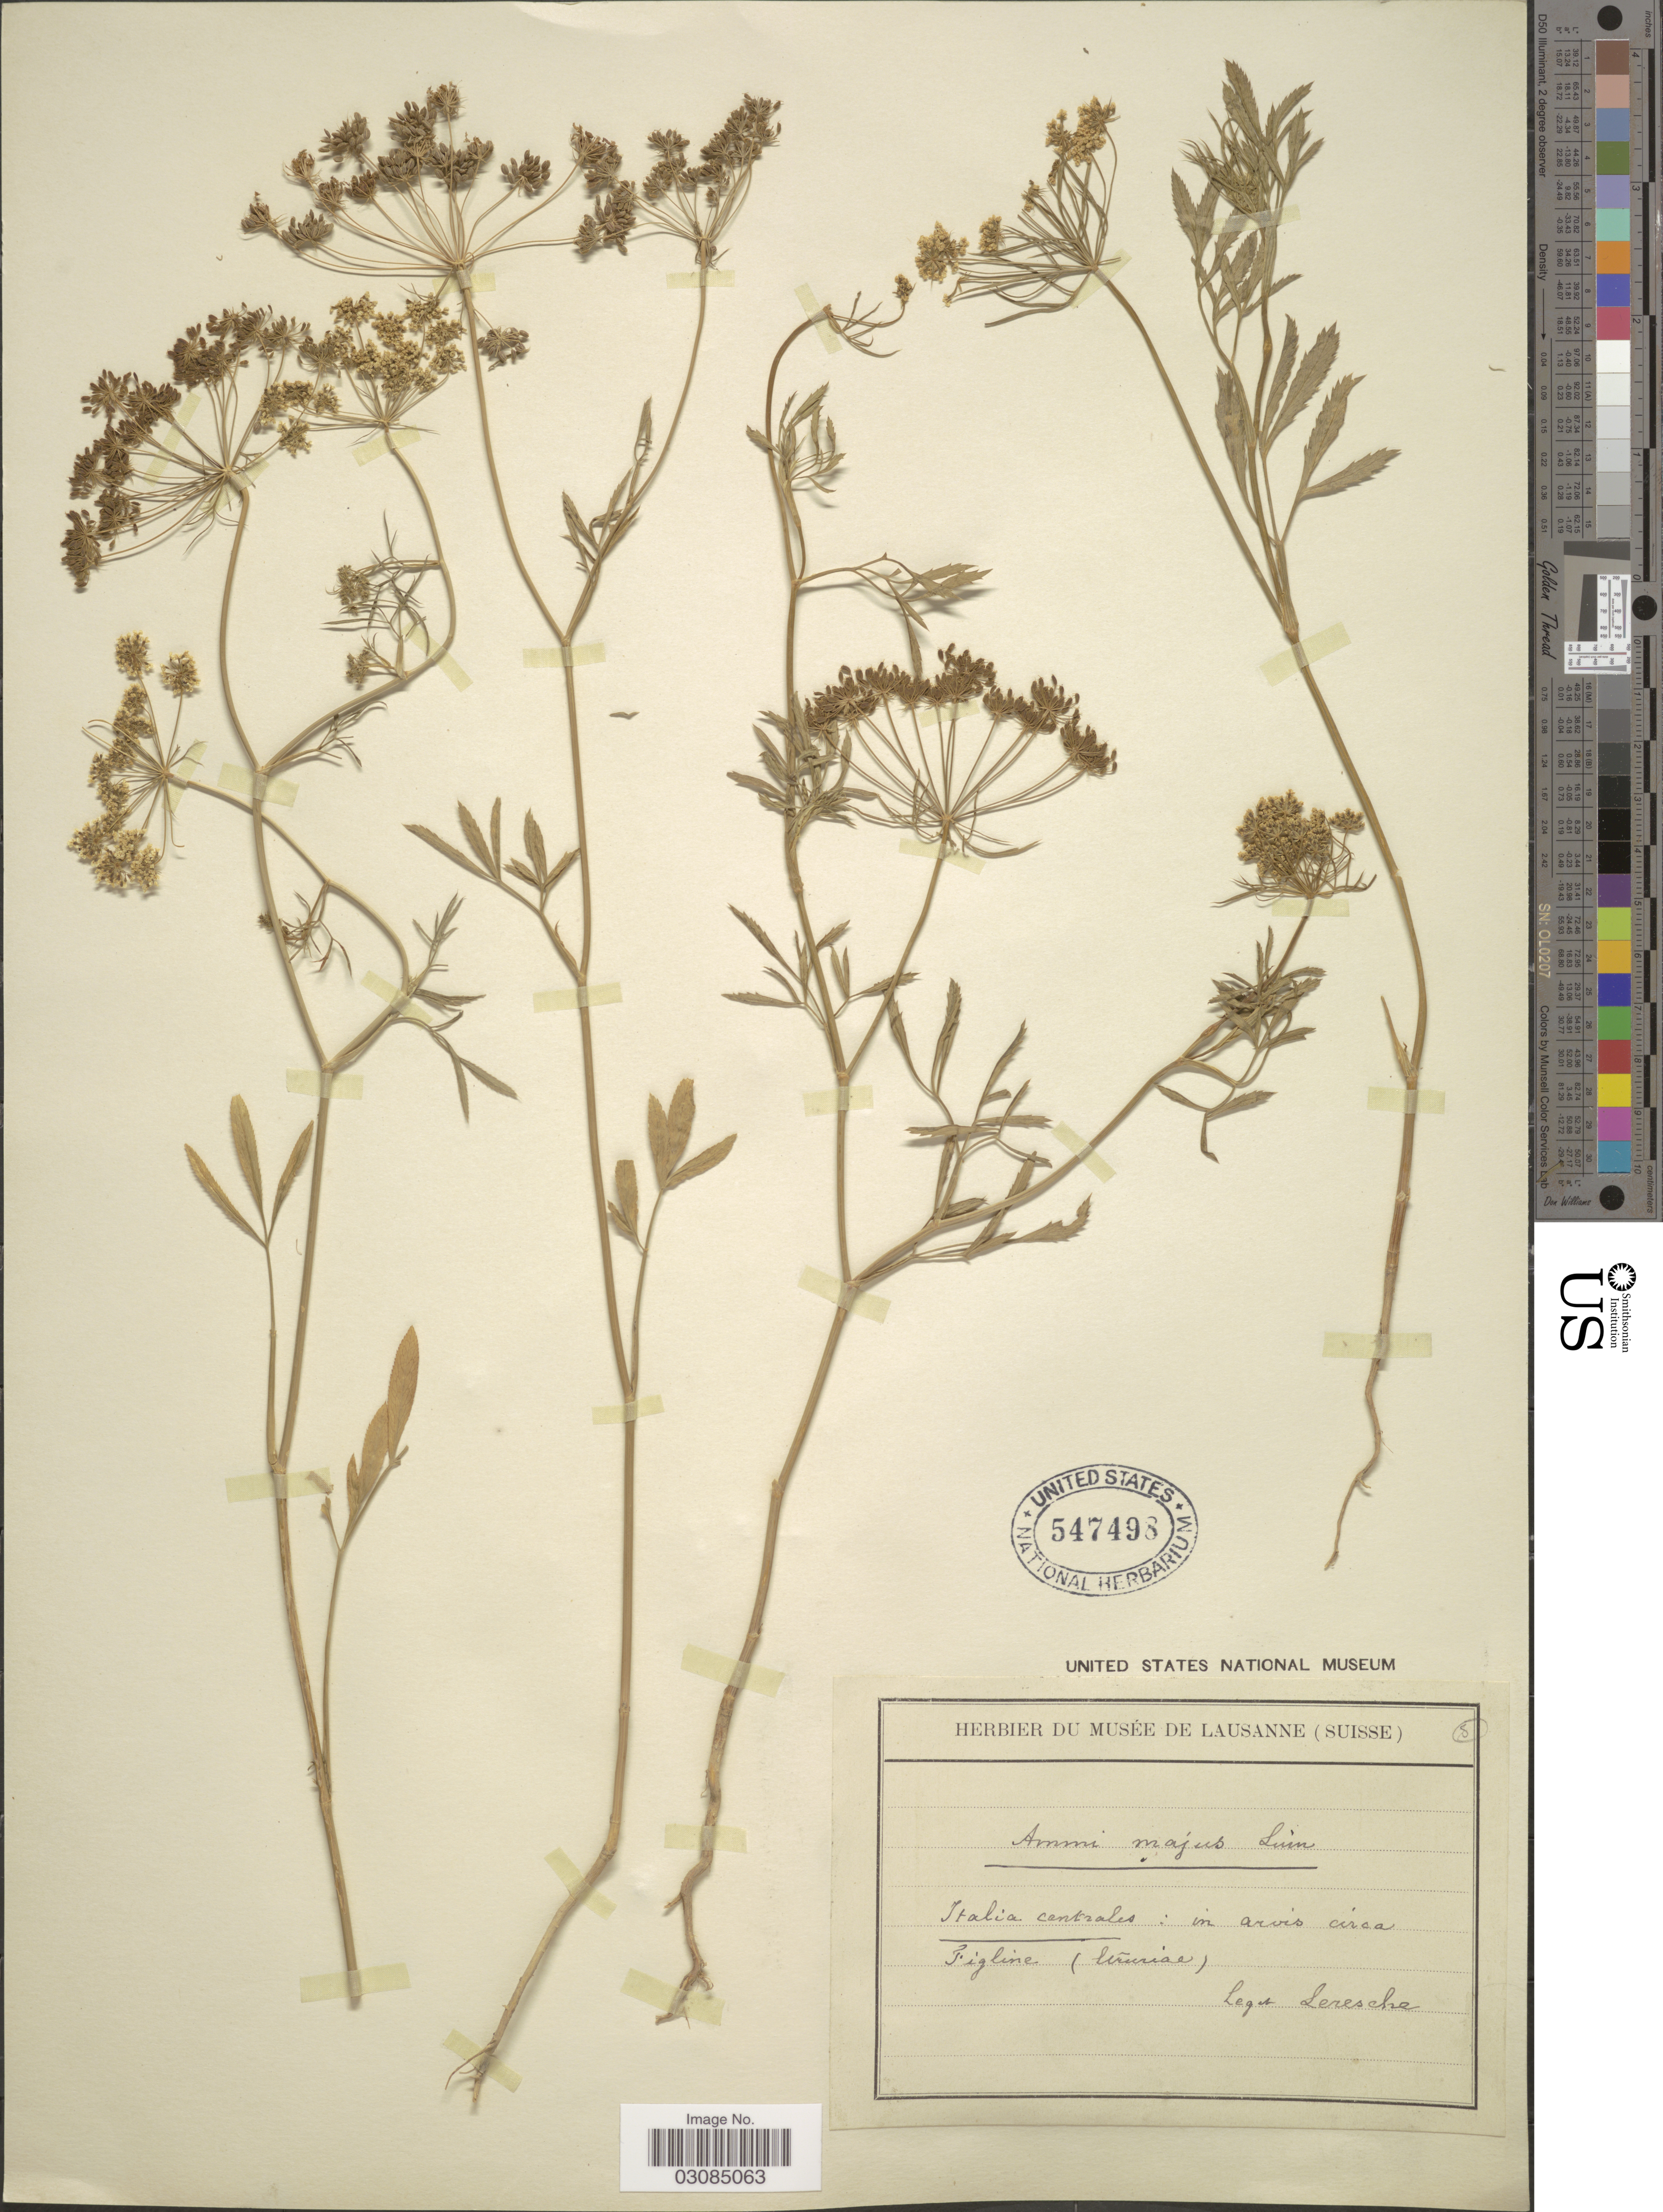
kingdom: Plantae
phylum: Tracheophyta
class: Magnoliopsida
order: Apiales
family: Apiaceae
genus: Ammi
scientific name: Ammi majus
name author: L.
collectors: Leresche, --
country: Italy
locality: Italia centrales: in arvis circa Figline (Ceruriae) [interpreted].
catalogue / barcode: US 547498